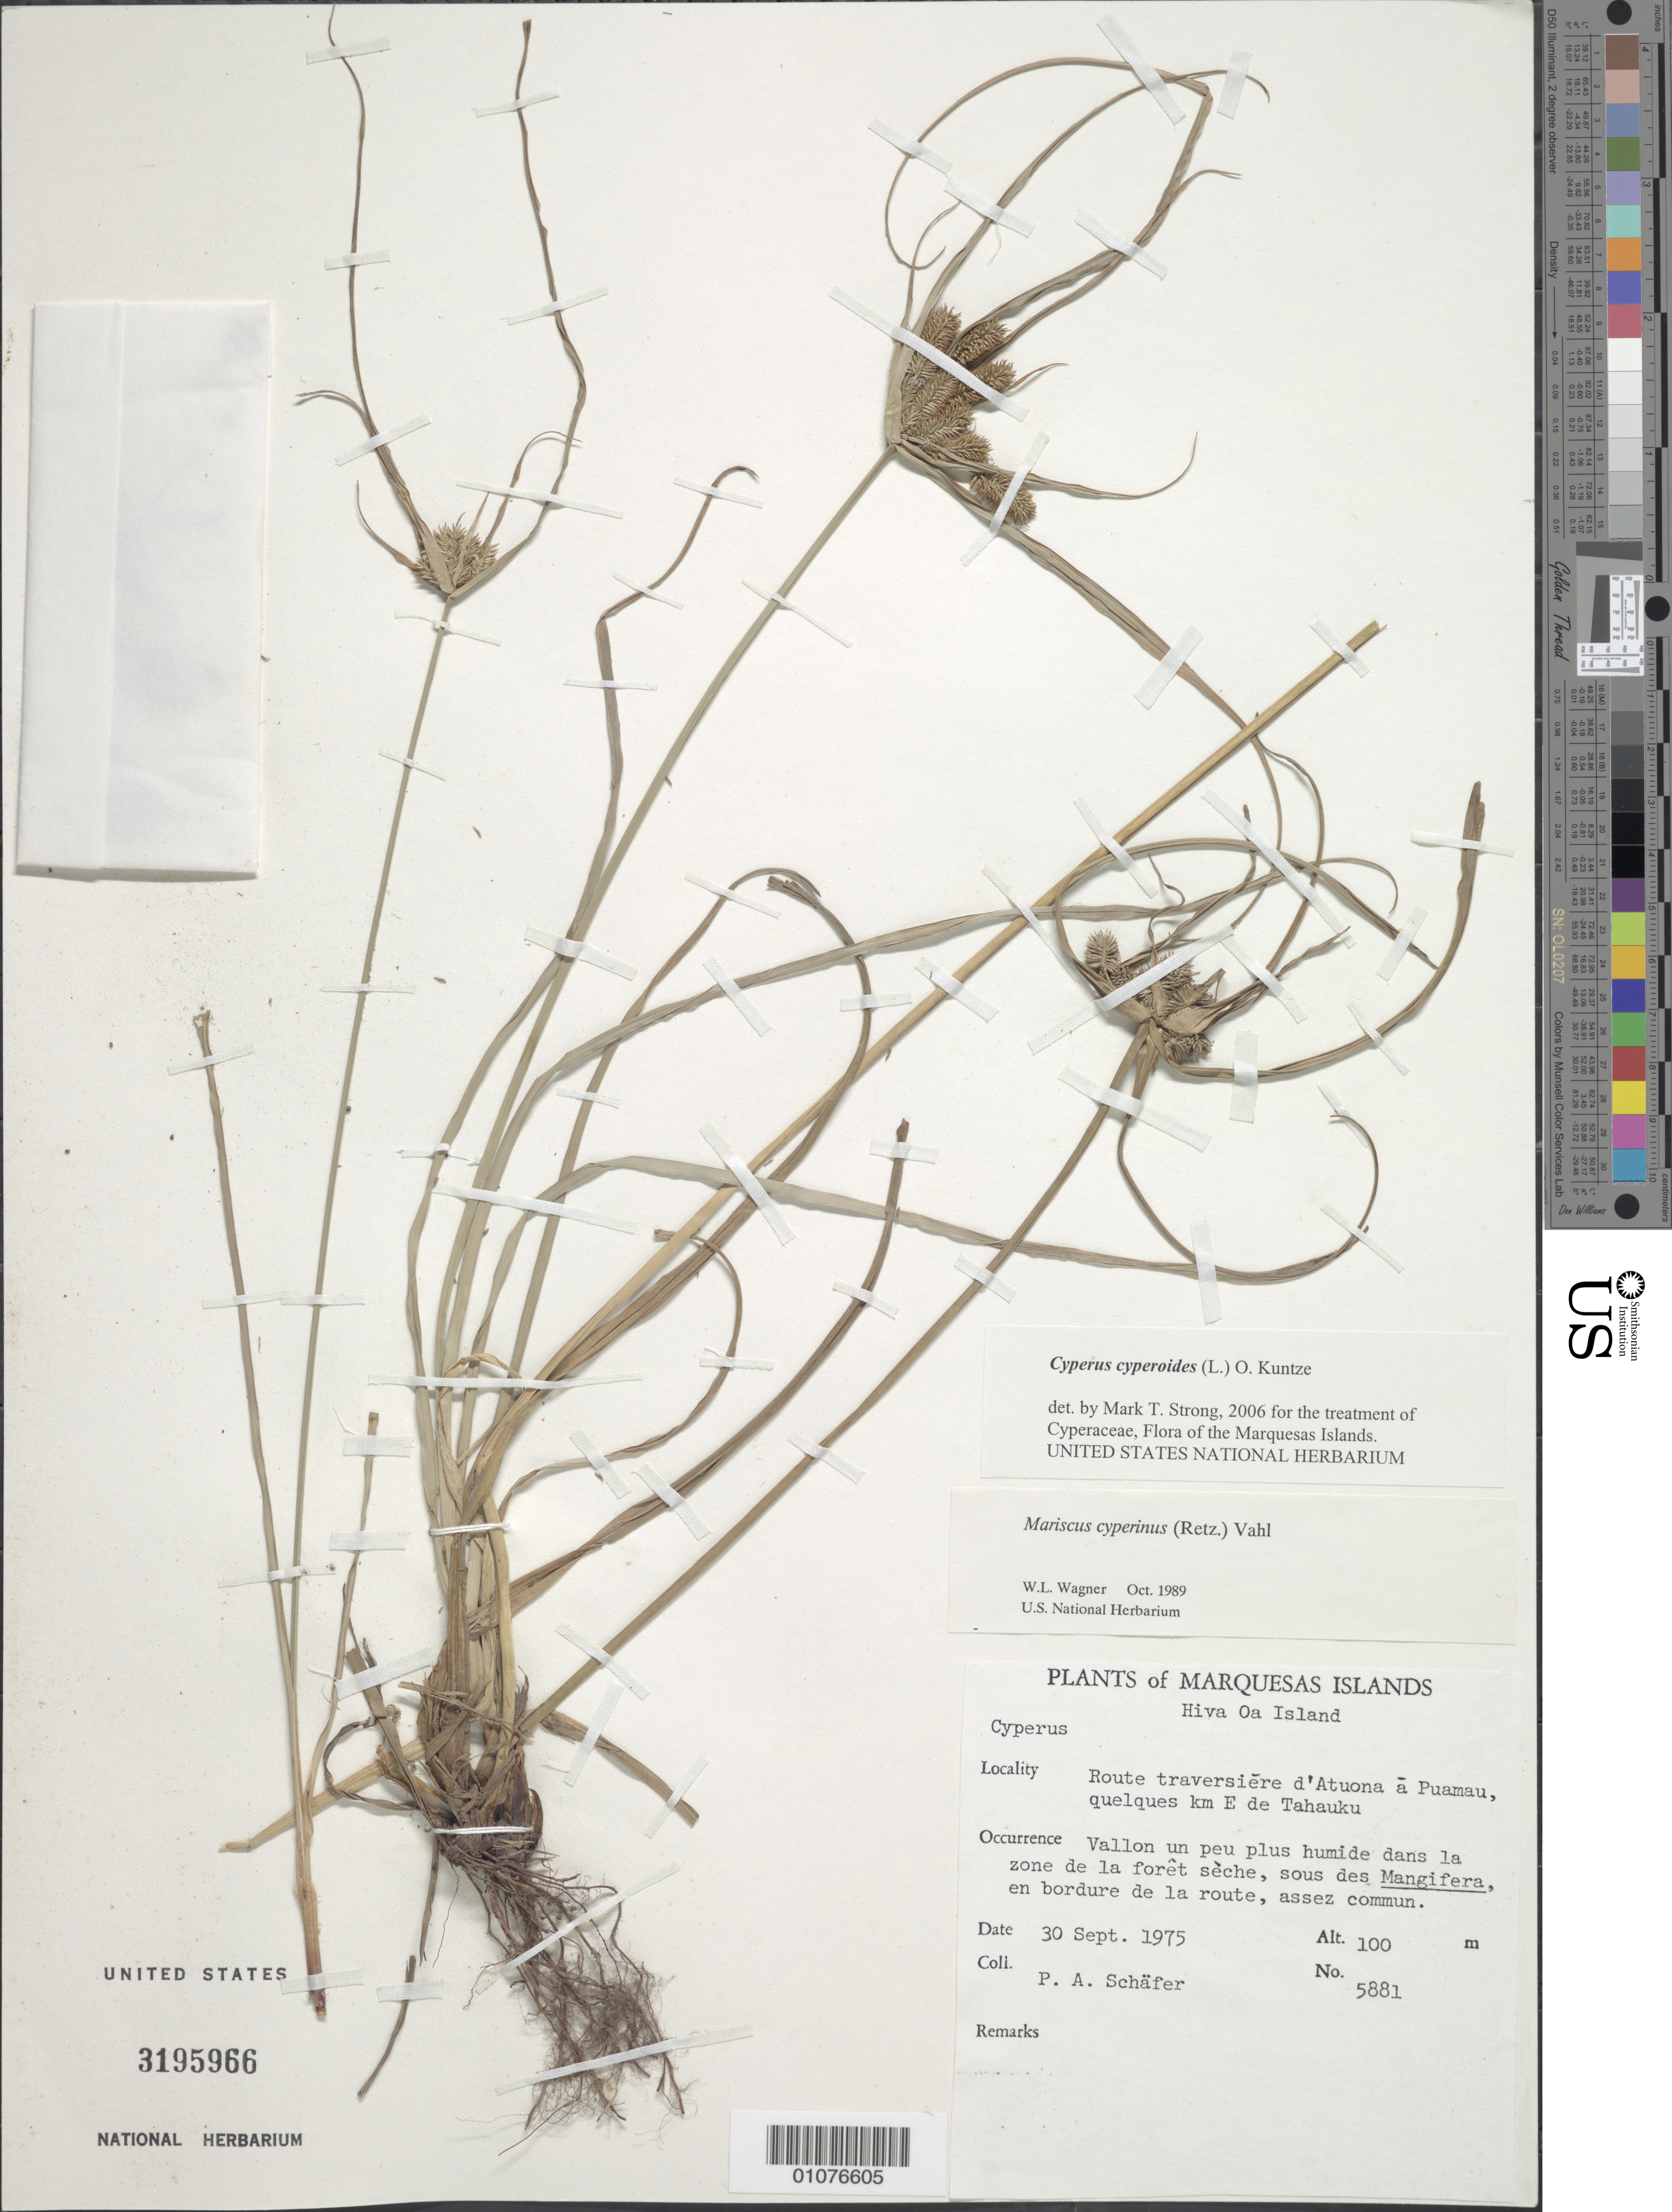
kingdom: Plantae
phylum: Tracheophyta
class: Liliopsida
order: Poales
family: Cyperaceae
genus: Cyperus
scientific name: Cyperus cyperoides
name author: (L.) Kuntze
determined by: Strong, M. T., (US), Smithsonian Institution - National Museum of Natural History (UNITED STATES)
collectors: P. A. Schäfer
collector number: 5881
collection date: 1975-09-30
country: French Polynesia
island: Hiva Oa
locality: route traversiére d'Atuona à Puamau quelques km E de Tahauku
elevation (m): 100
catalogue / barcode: US 3195966